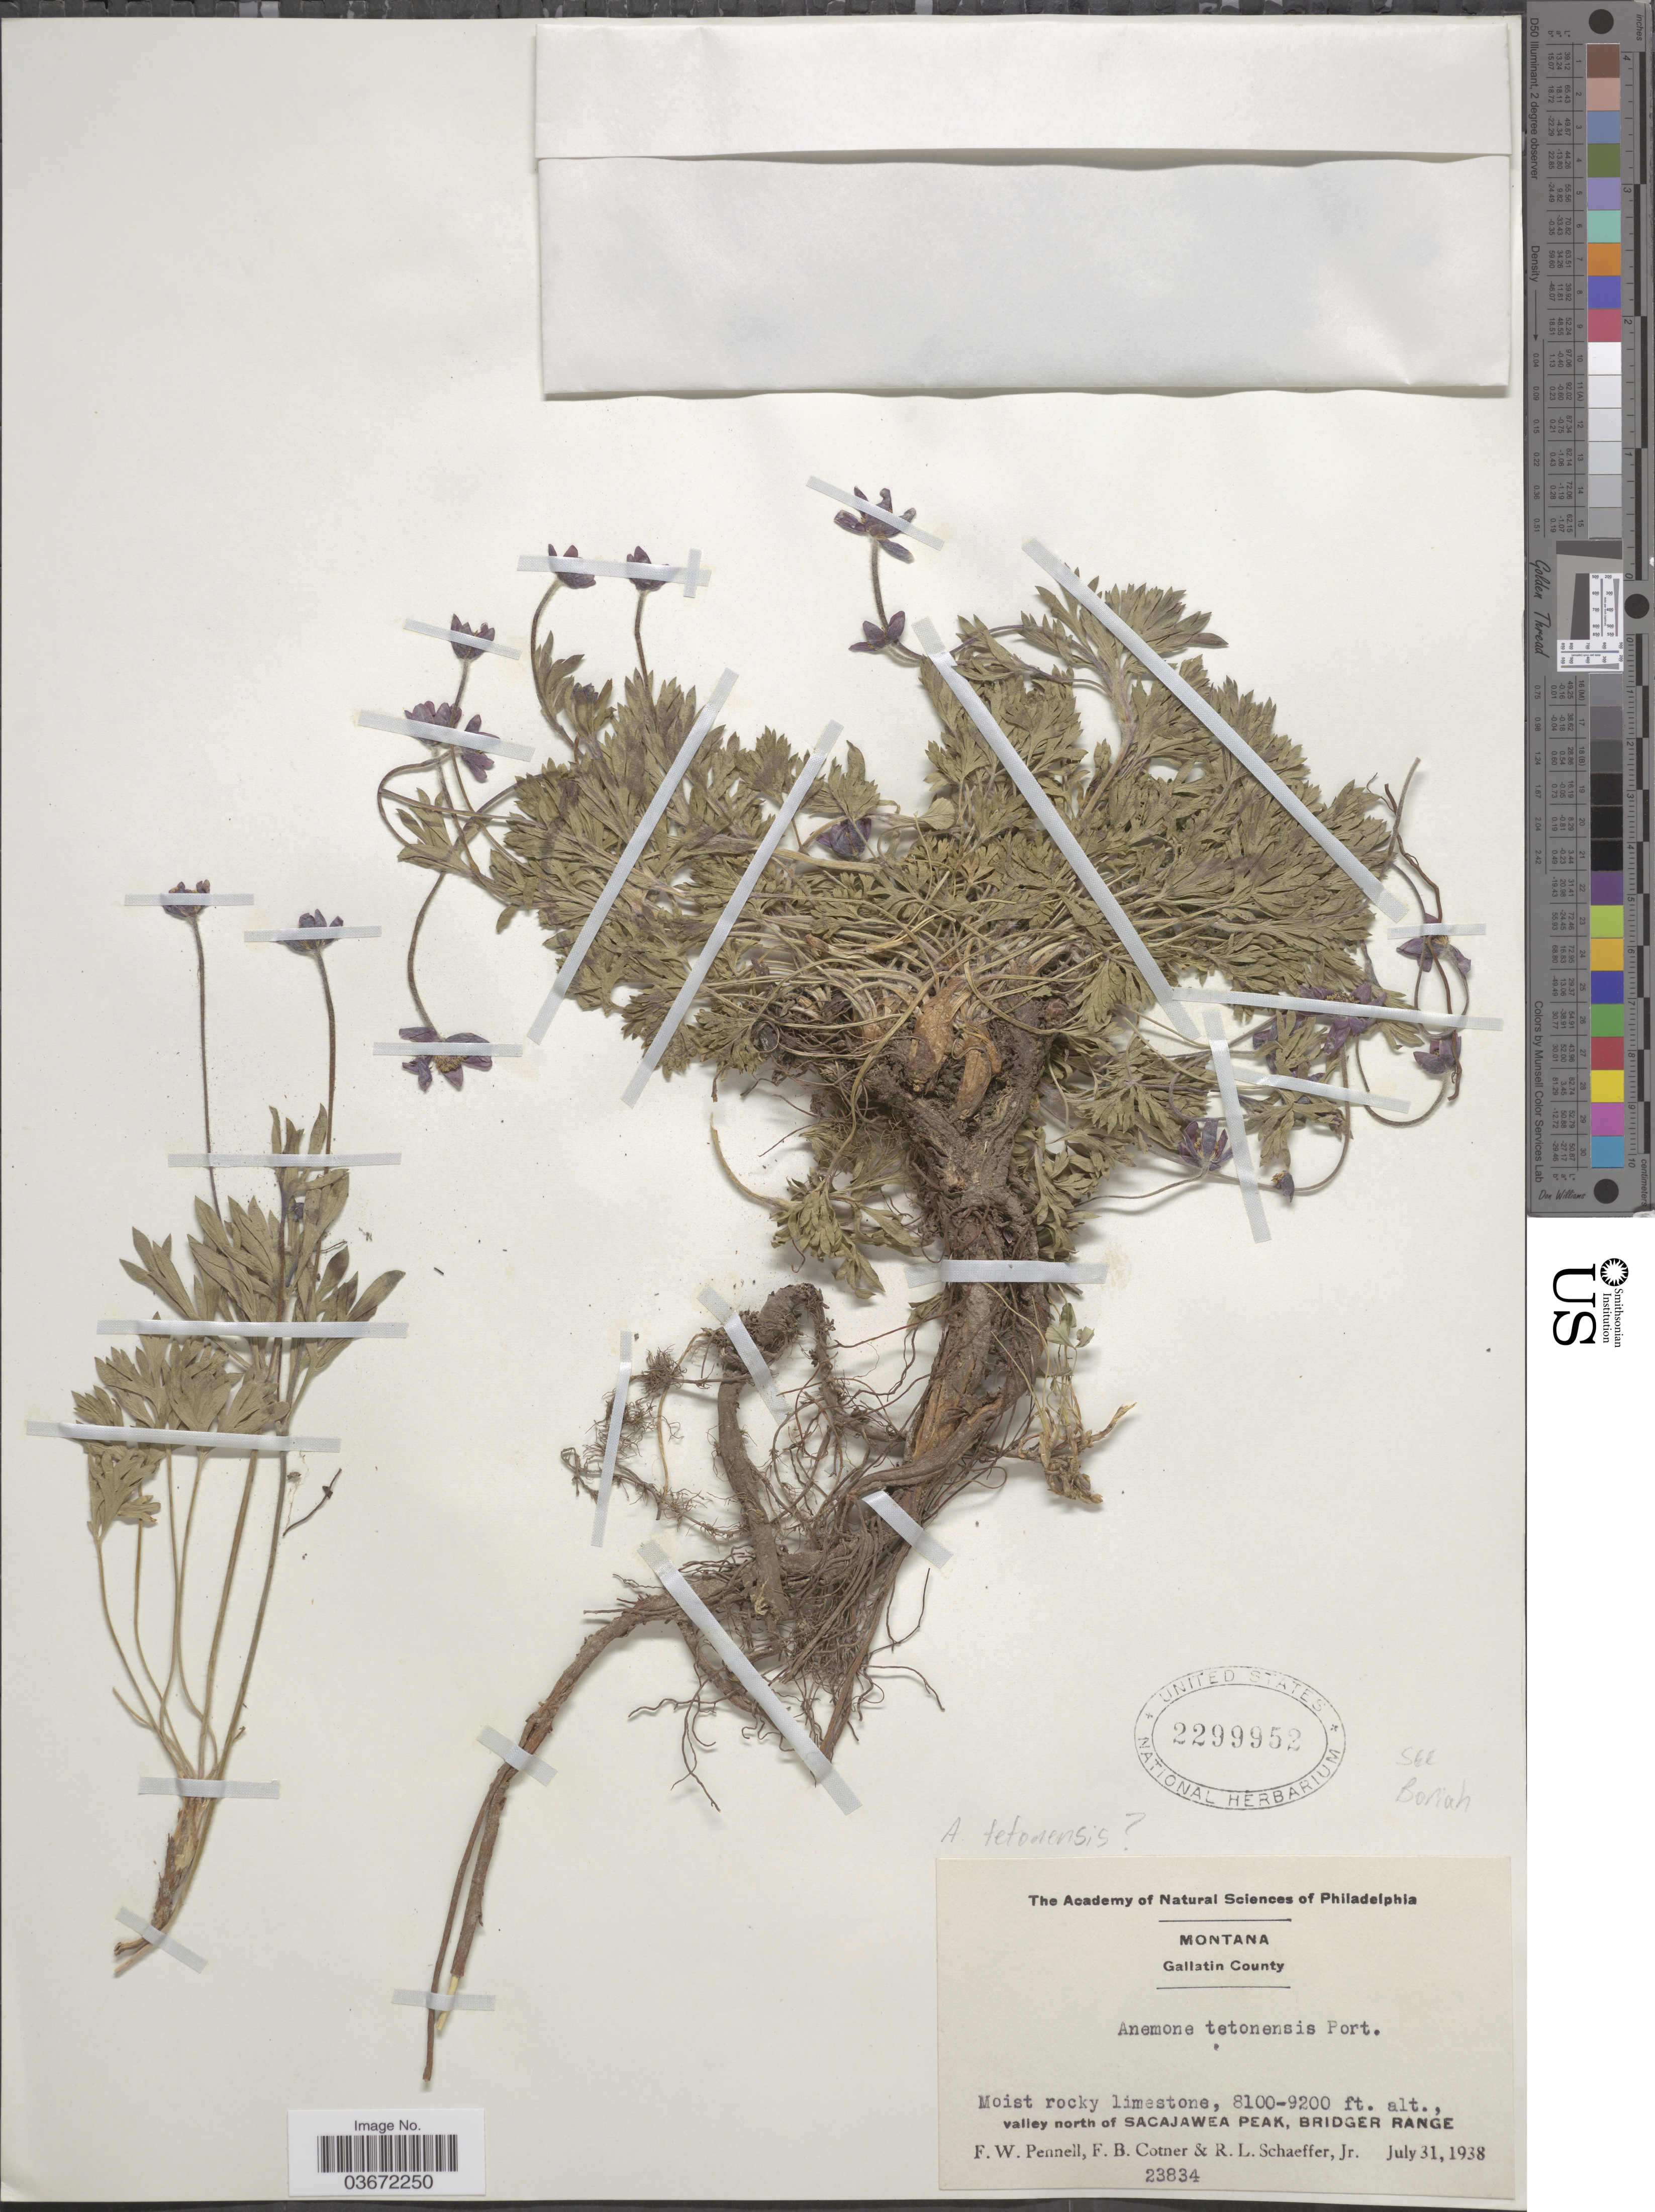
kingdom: Plantae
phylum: Tracheophyta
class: Magnoliopsida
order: Ranunculales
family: Ranunculaceae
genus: Anemone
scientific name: Anemone globosa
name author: (Torr. & A. Gray) Nutt. ex A. Heller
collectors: F. W. Pennell, F. Cotner & R. L. Schaeffer Jr.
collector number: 23834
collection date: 1938-07-31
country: United States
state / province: Montana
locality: Gallatin County. Valley north of Sacajawea Peak, Bridger Range.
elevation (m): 2469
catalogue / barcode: US 2299952